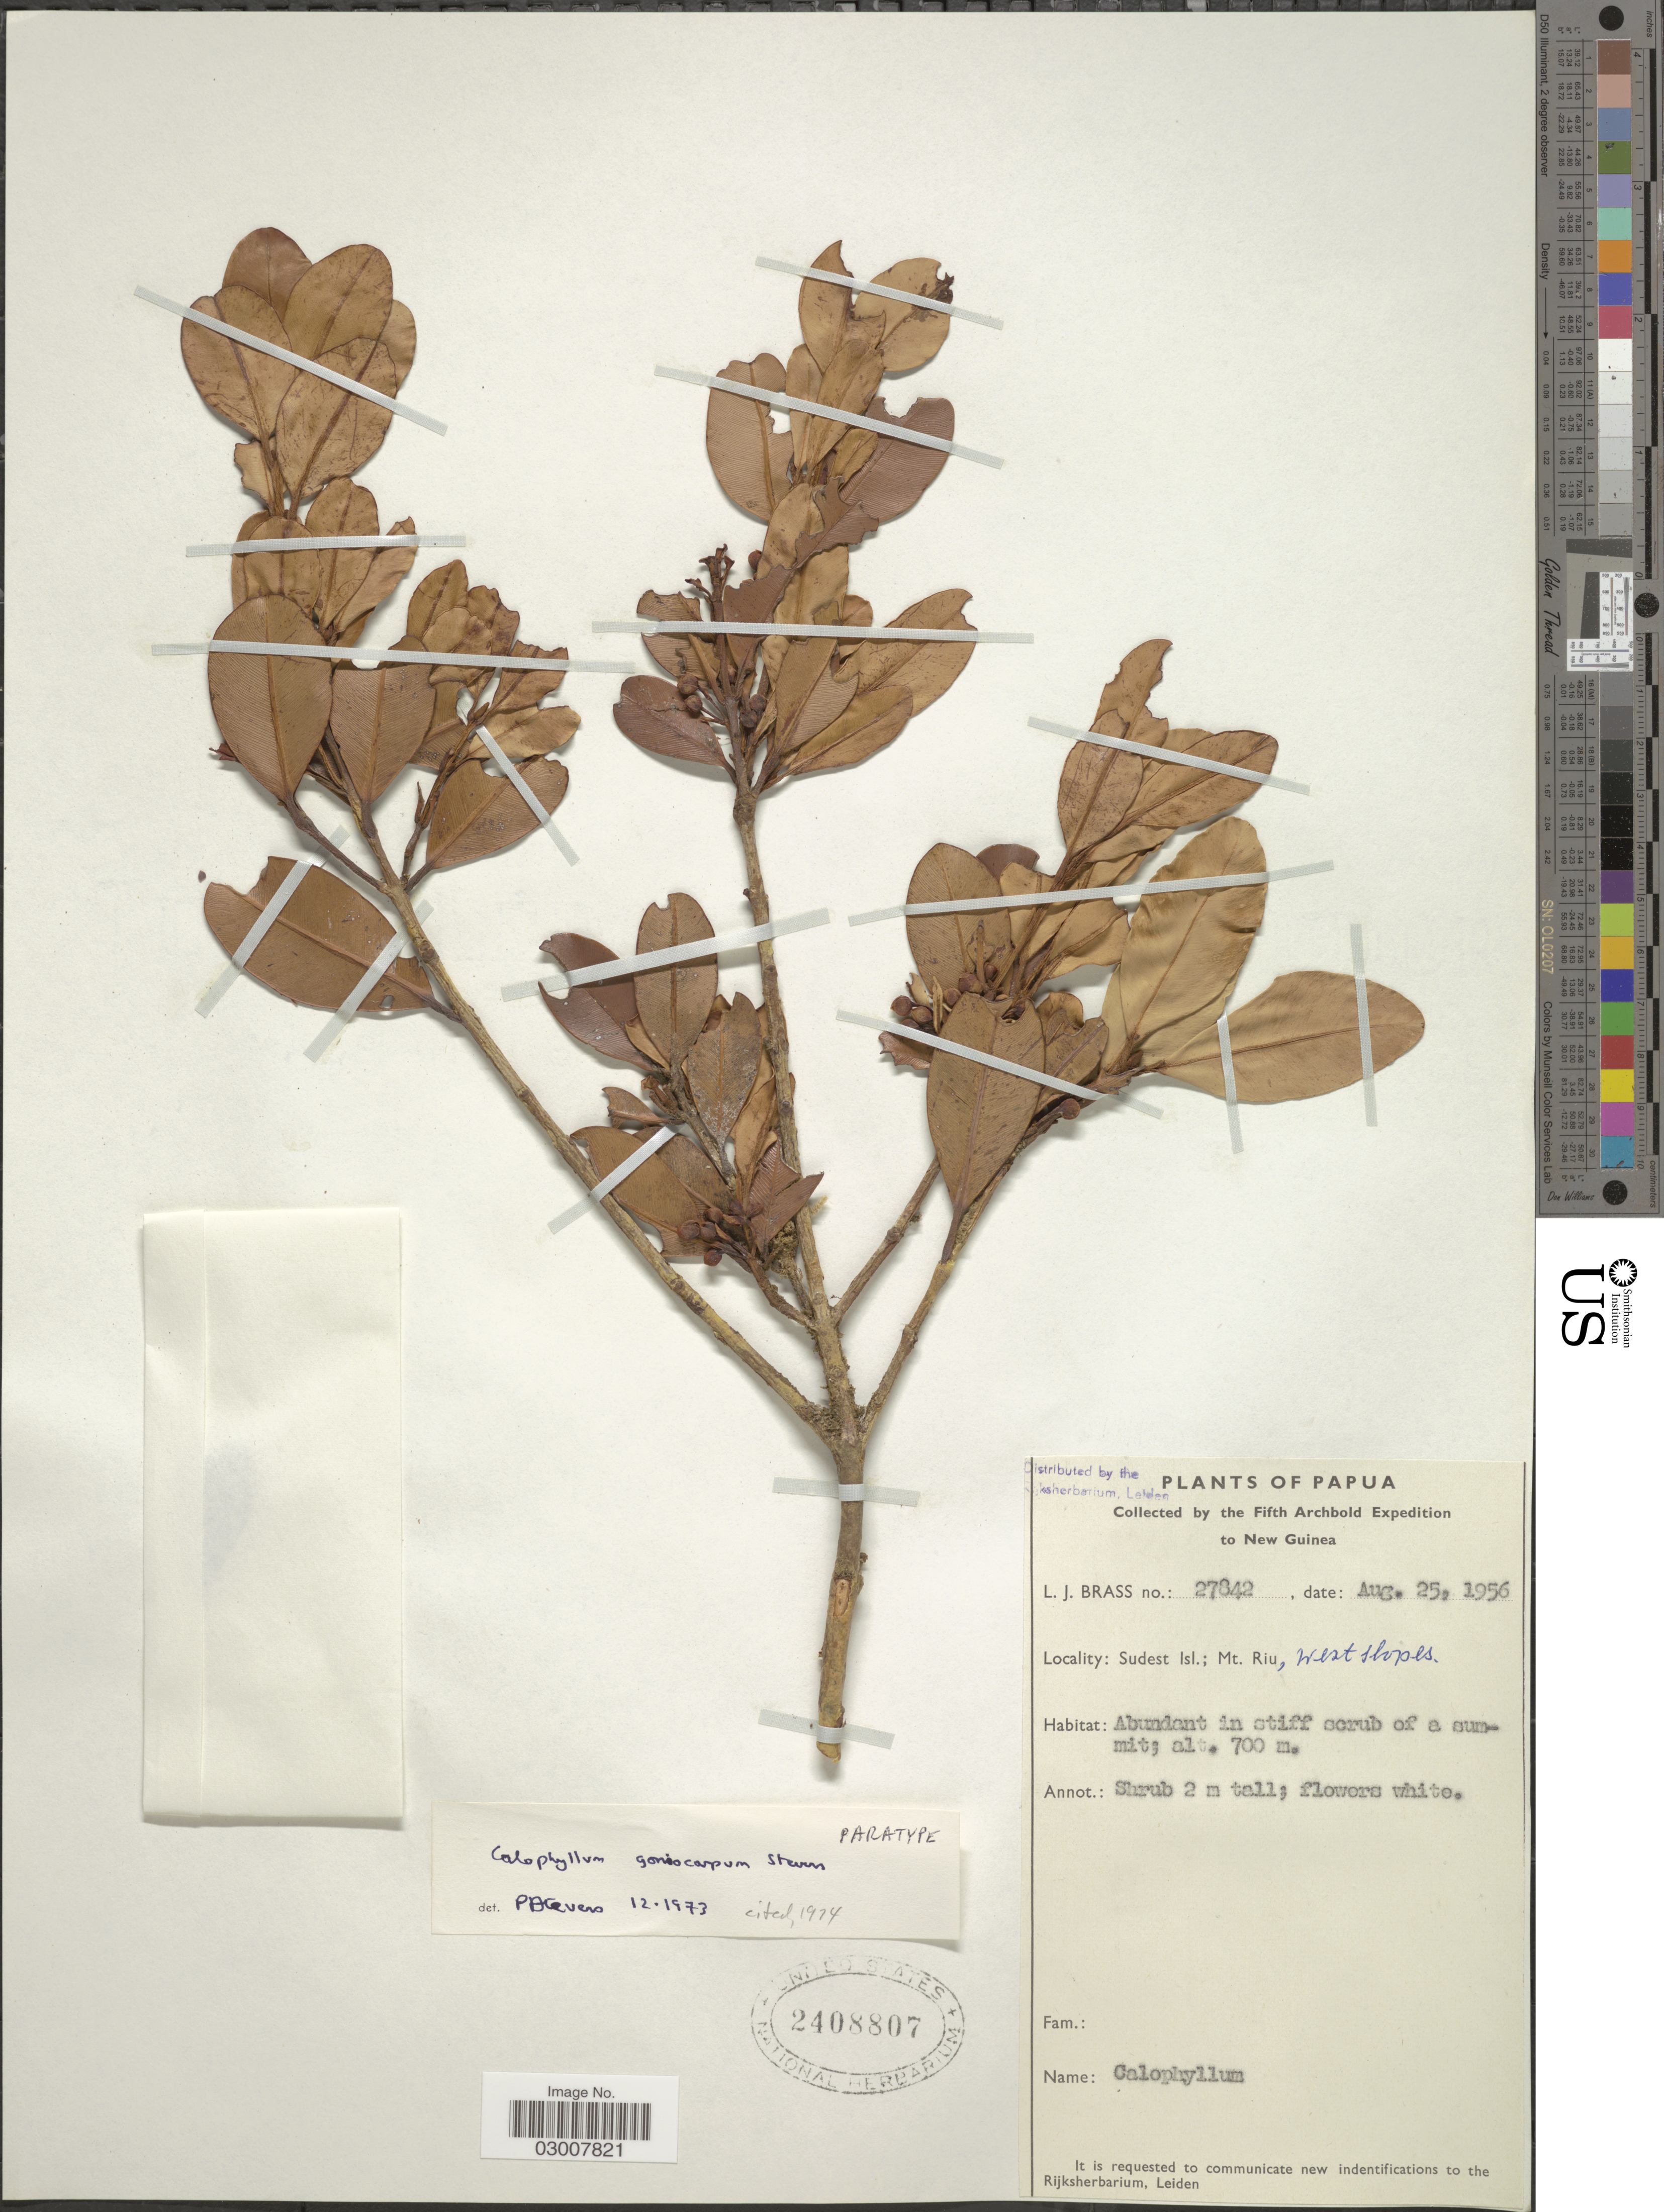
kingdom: Plantae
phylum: Tracheophyta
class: Magnoliopsida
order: Malpighiales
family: Calophyllaceae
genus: Calophyllum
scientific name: Calophyllum goniocarpum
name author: P.F. Stevens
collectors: L. J. Brass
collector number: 27842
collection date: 1956-08-25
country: Papua New Guinea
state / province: Milne Bay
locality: Sudest Isl.; Mt. Riu, west slopes.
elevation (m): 700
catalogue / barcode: US 2408807